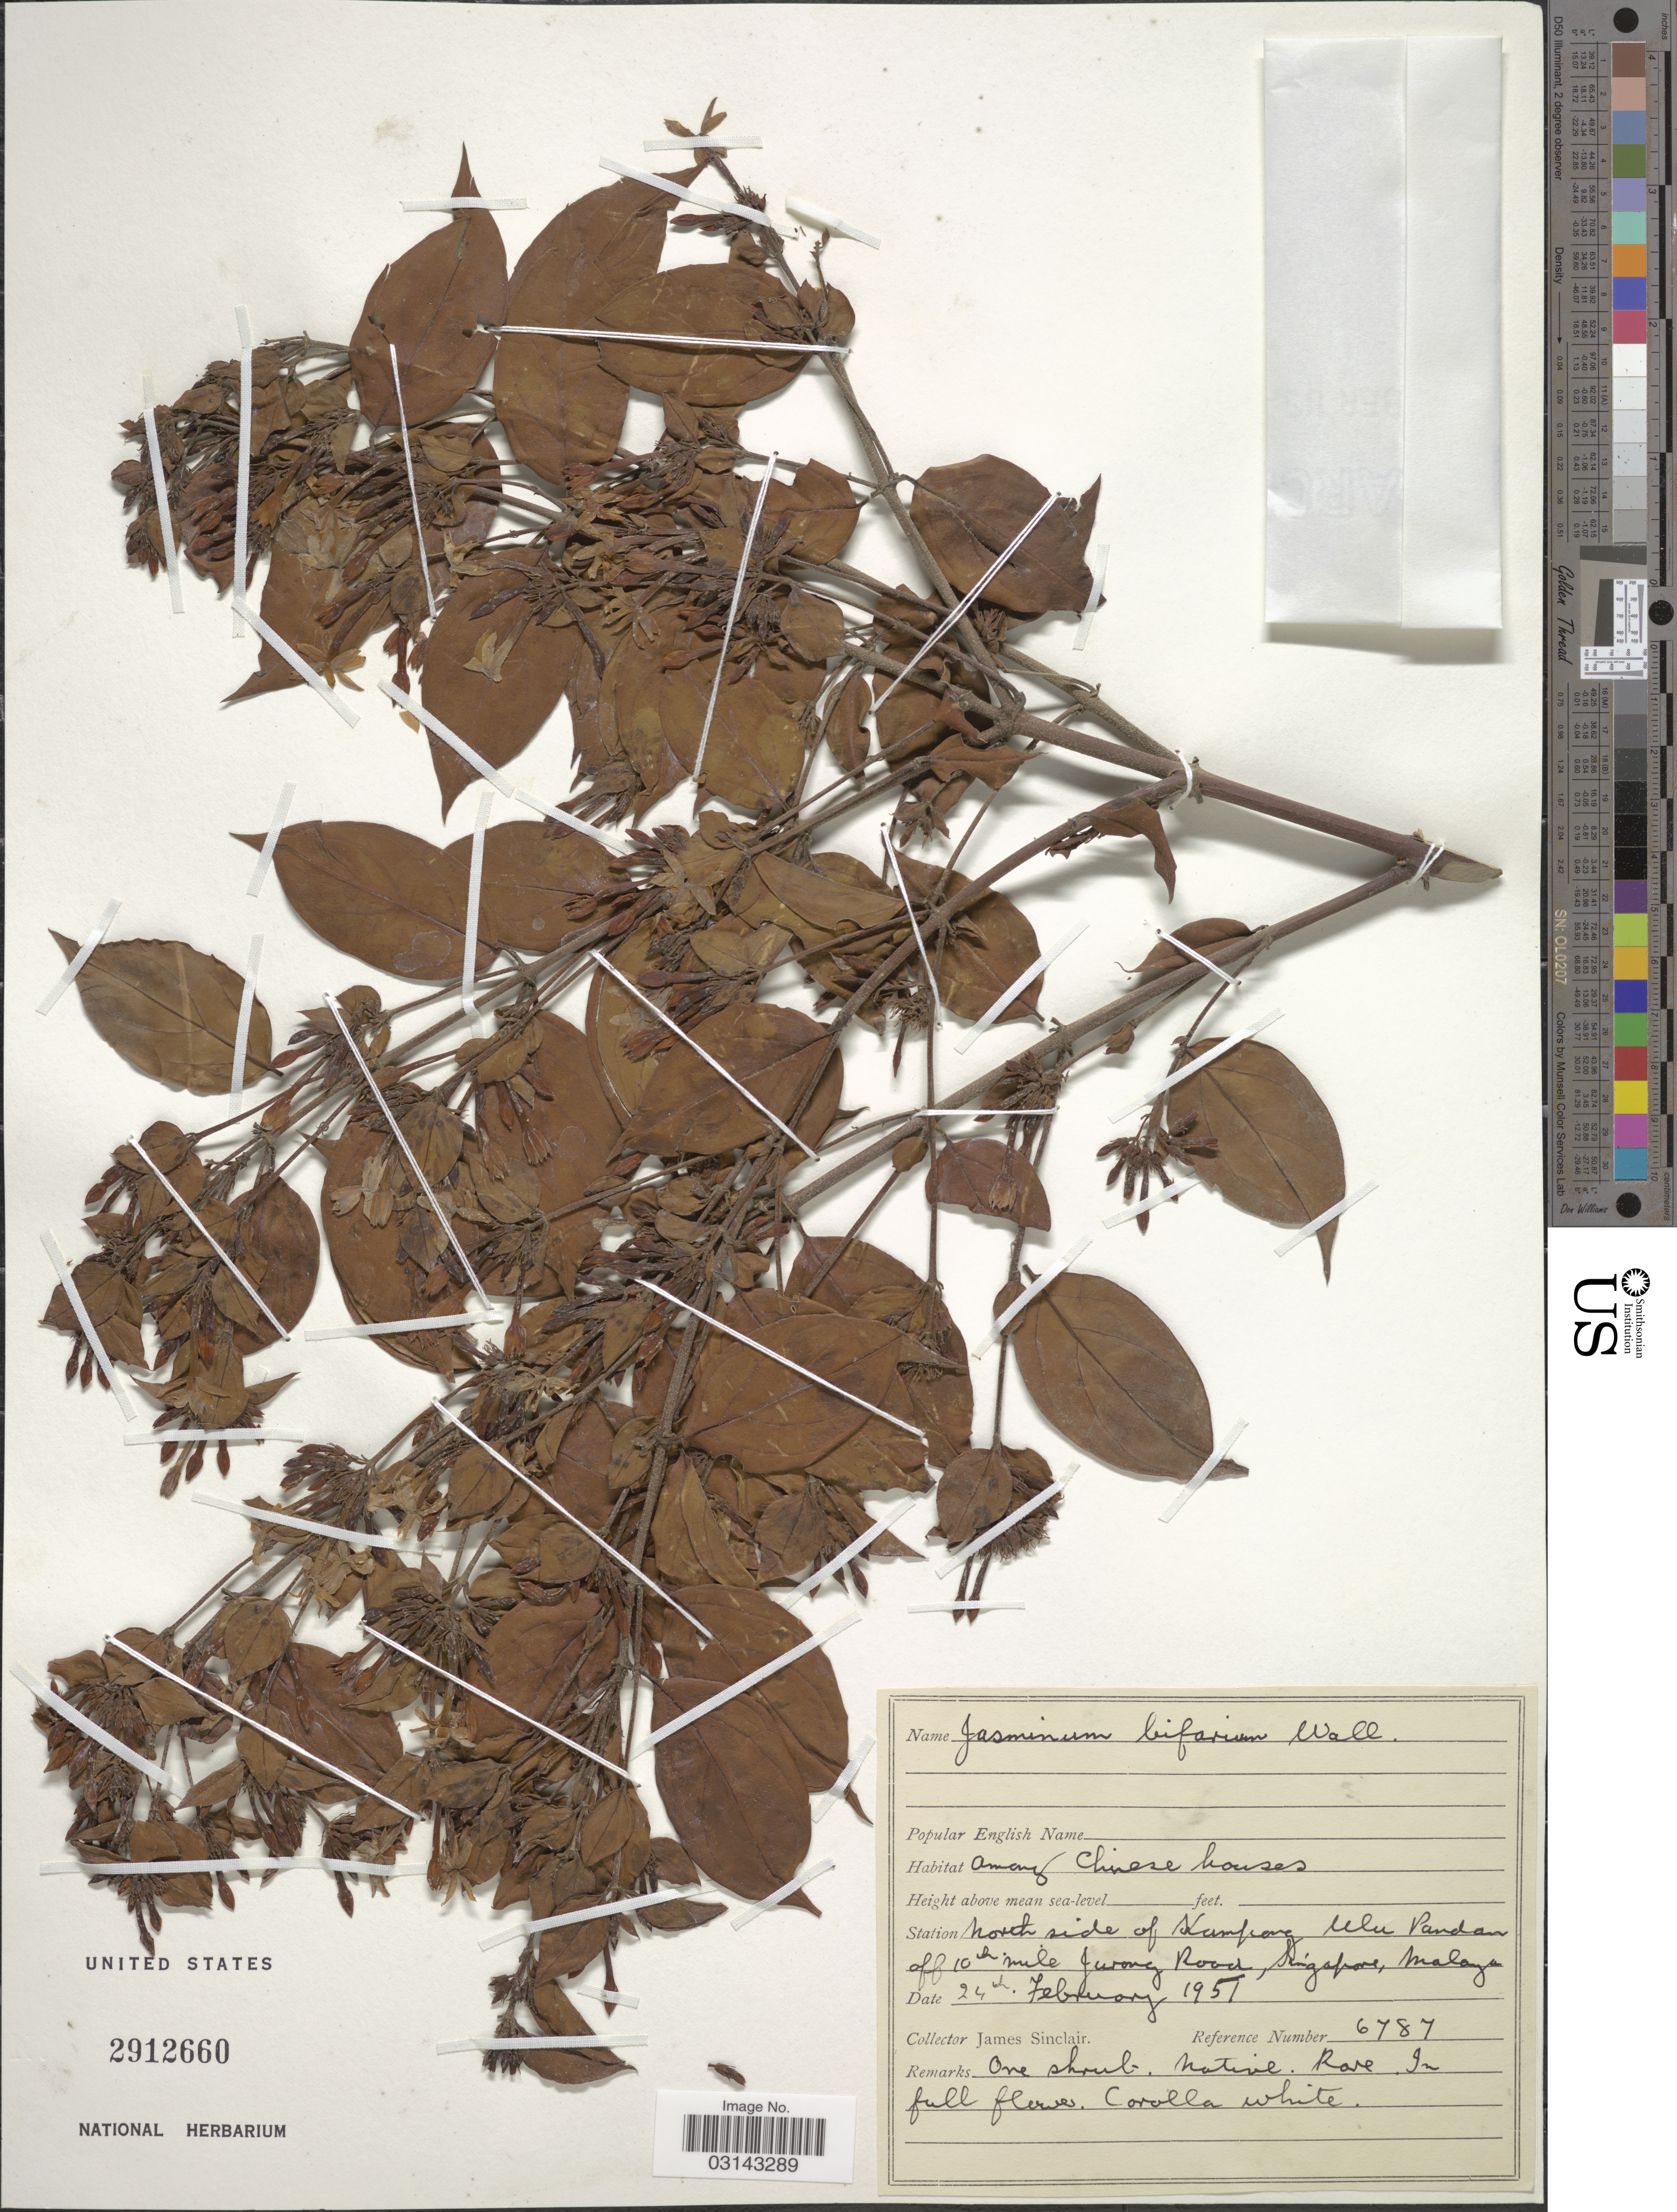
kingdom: Plantae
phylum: Tracheophyta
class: Magnoliopsida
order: Lamiales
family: Oleaceae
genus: Jasminum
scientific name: Jasminum elongatum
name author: (P.J. Bergius) Willd.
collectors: J. Sinclair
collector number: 6787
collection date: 1951-02-24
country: Singapore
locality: Station North side of Kampang Ulu Pandan off 10th mile Jurong Road, Malaya.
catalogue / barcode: US 2912660